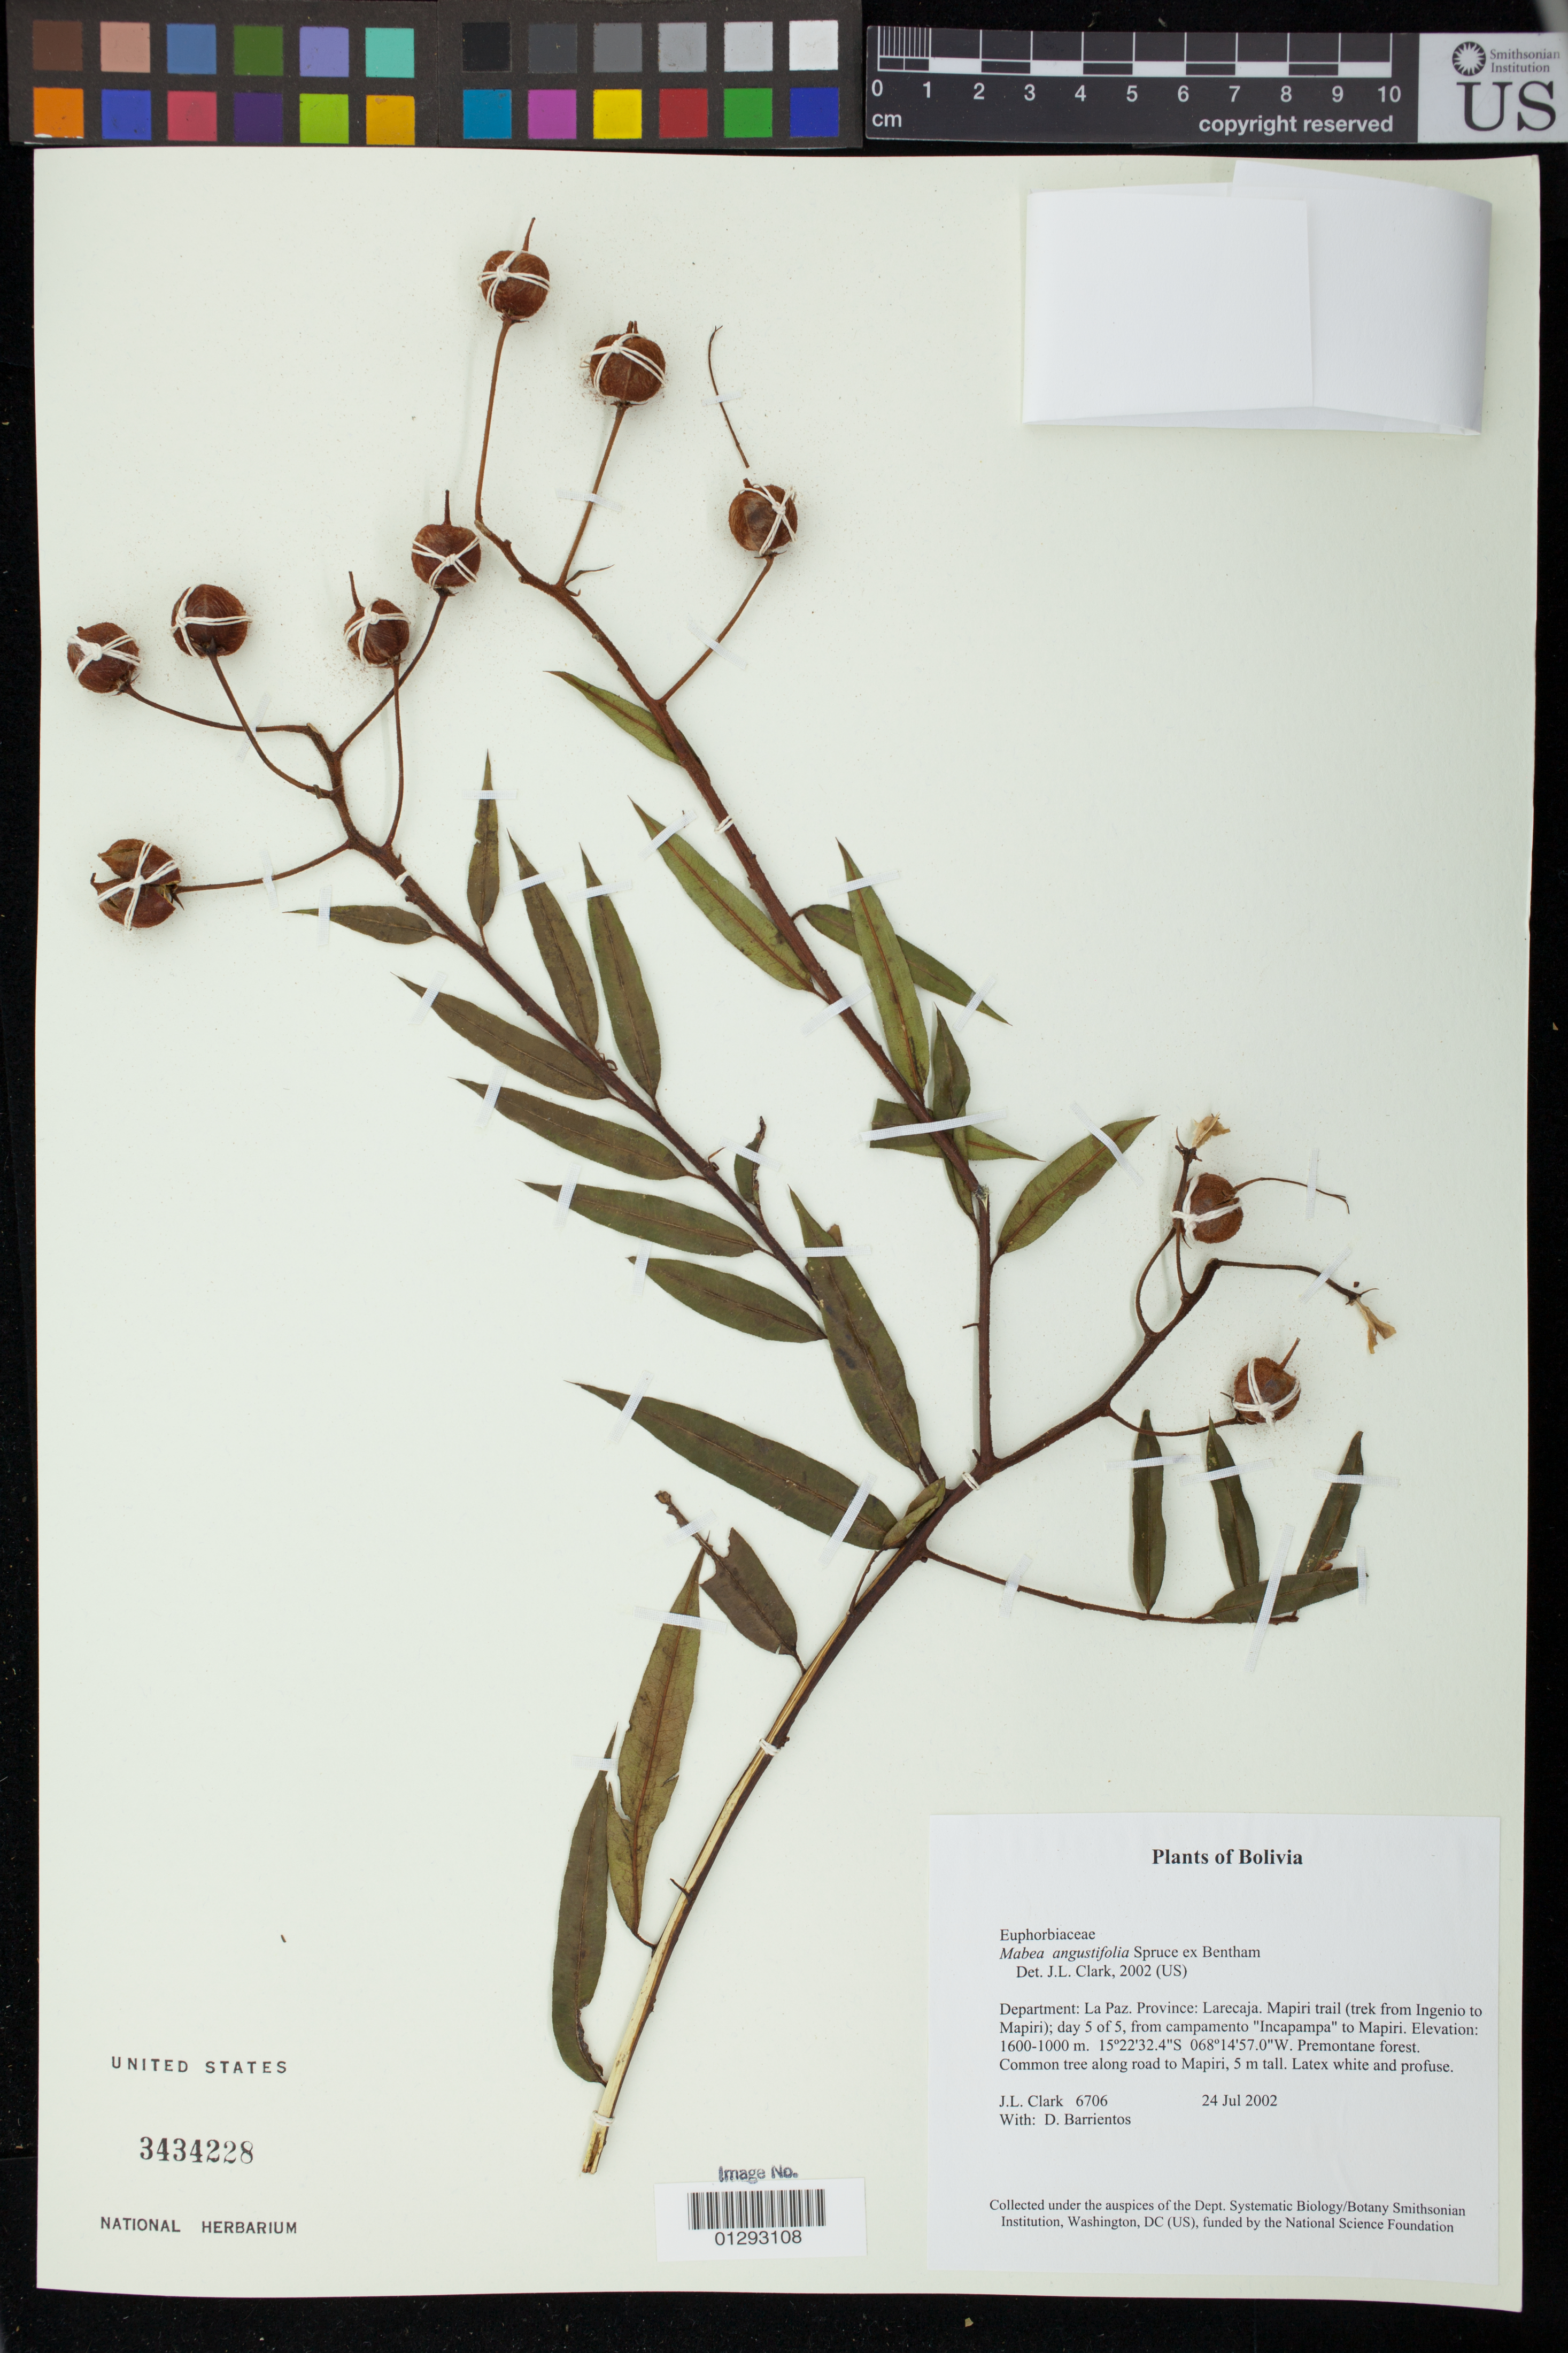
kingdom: Plantae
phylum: Tracheophyta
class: Magnoliopsida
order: Malpighiales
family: Euphorbiaceae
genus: Mabea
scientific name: Mabea angustifolia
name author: Spruce ex Benth.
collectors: J. L. Clark & D. Barrientos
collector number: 6706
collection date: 2002-07-24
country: Bolivia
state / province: La Paz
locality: Larecaja. Mapiri trail (trek from Ingenio to Mapiri) from campamento "Incapampa" to Mapiri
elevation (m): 1000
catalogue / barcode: US 3434228